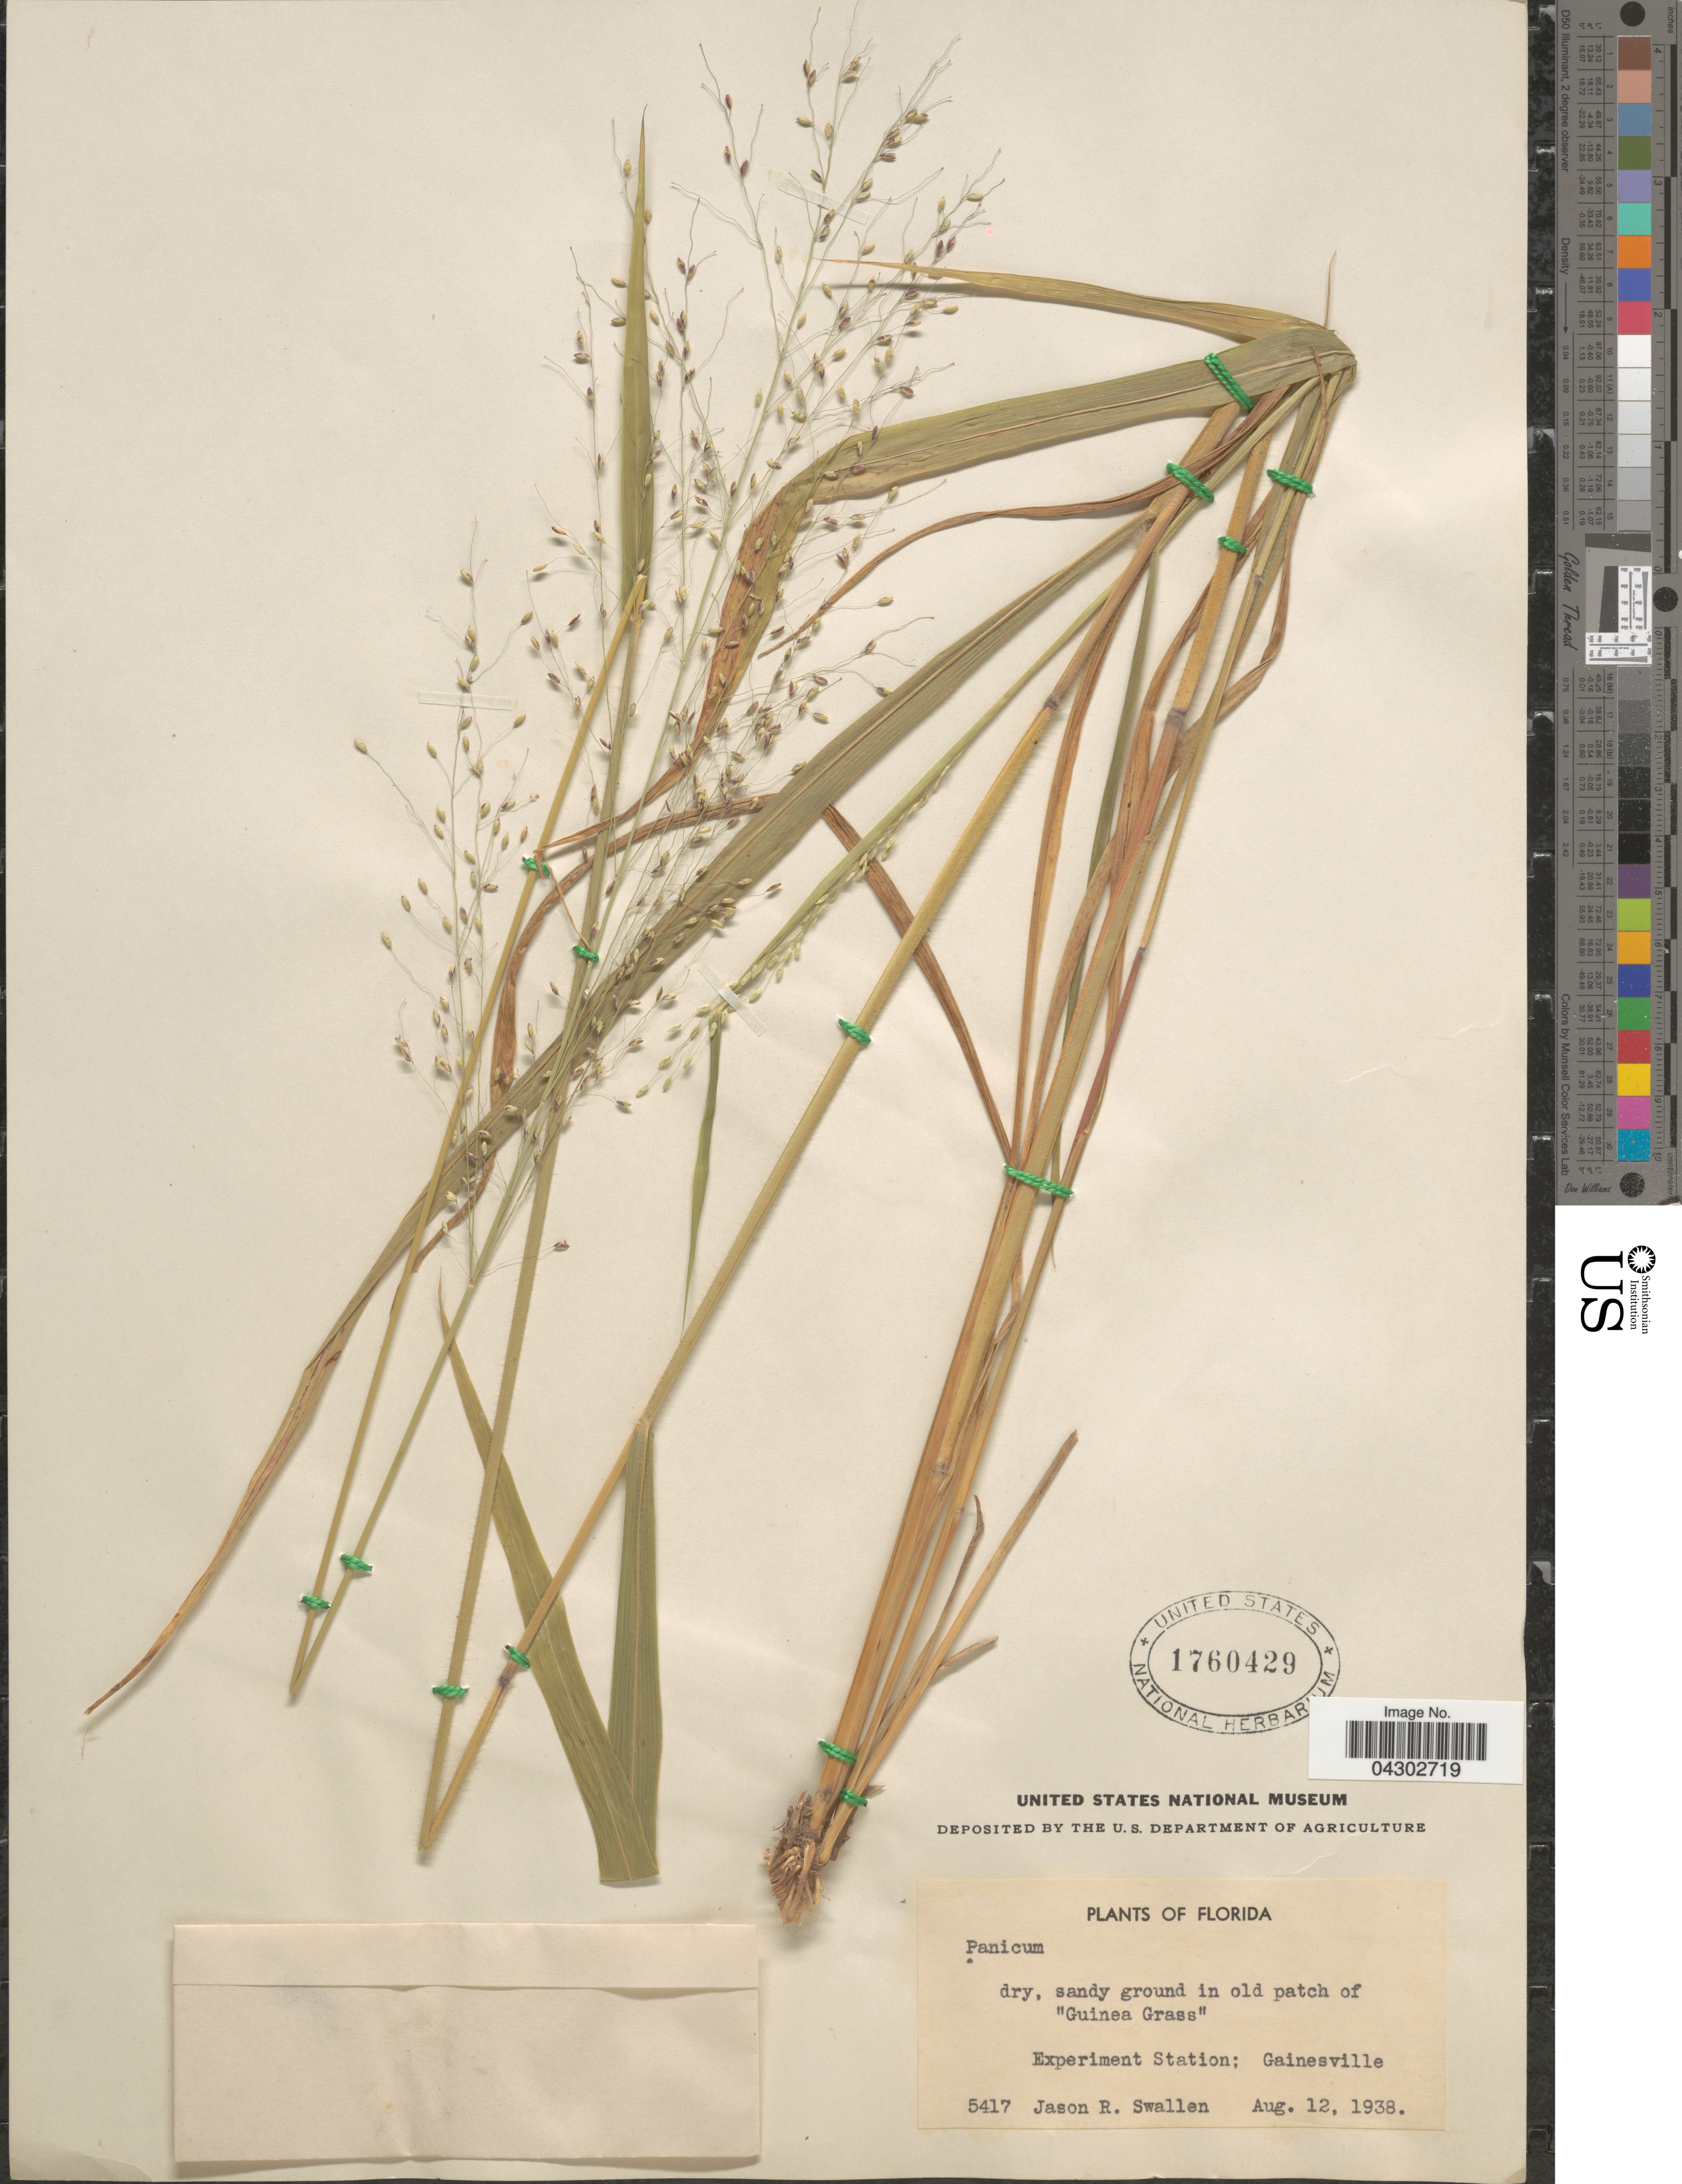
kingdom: Plantae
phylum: Tracheophyta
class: Liliopsida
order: Poales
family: Poaceae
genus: Panicum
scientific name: Panicum sp.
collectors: J. R. Swallen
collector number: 5417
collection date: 1938-08-12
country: United States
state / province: Florida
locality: Dry, sandy ground in old patch of "Guinea Grass". Experiment Station; Gainesville.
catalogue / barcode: US 1760429